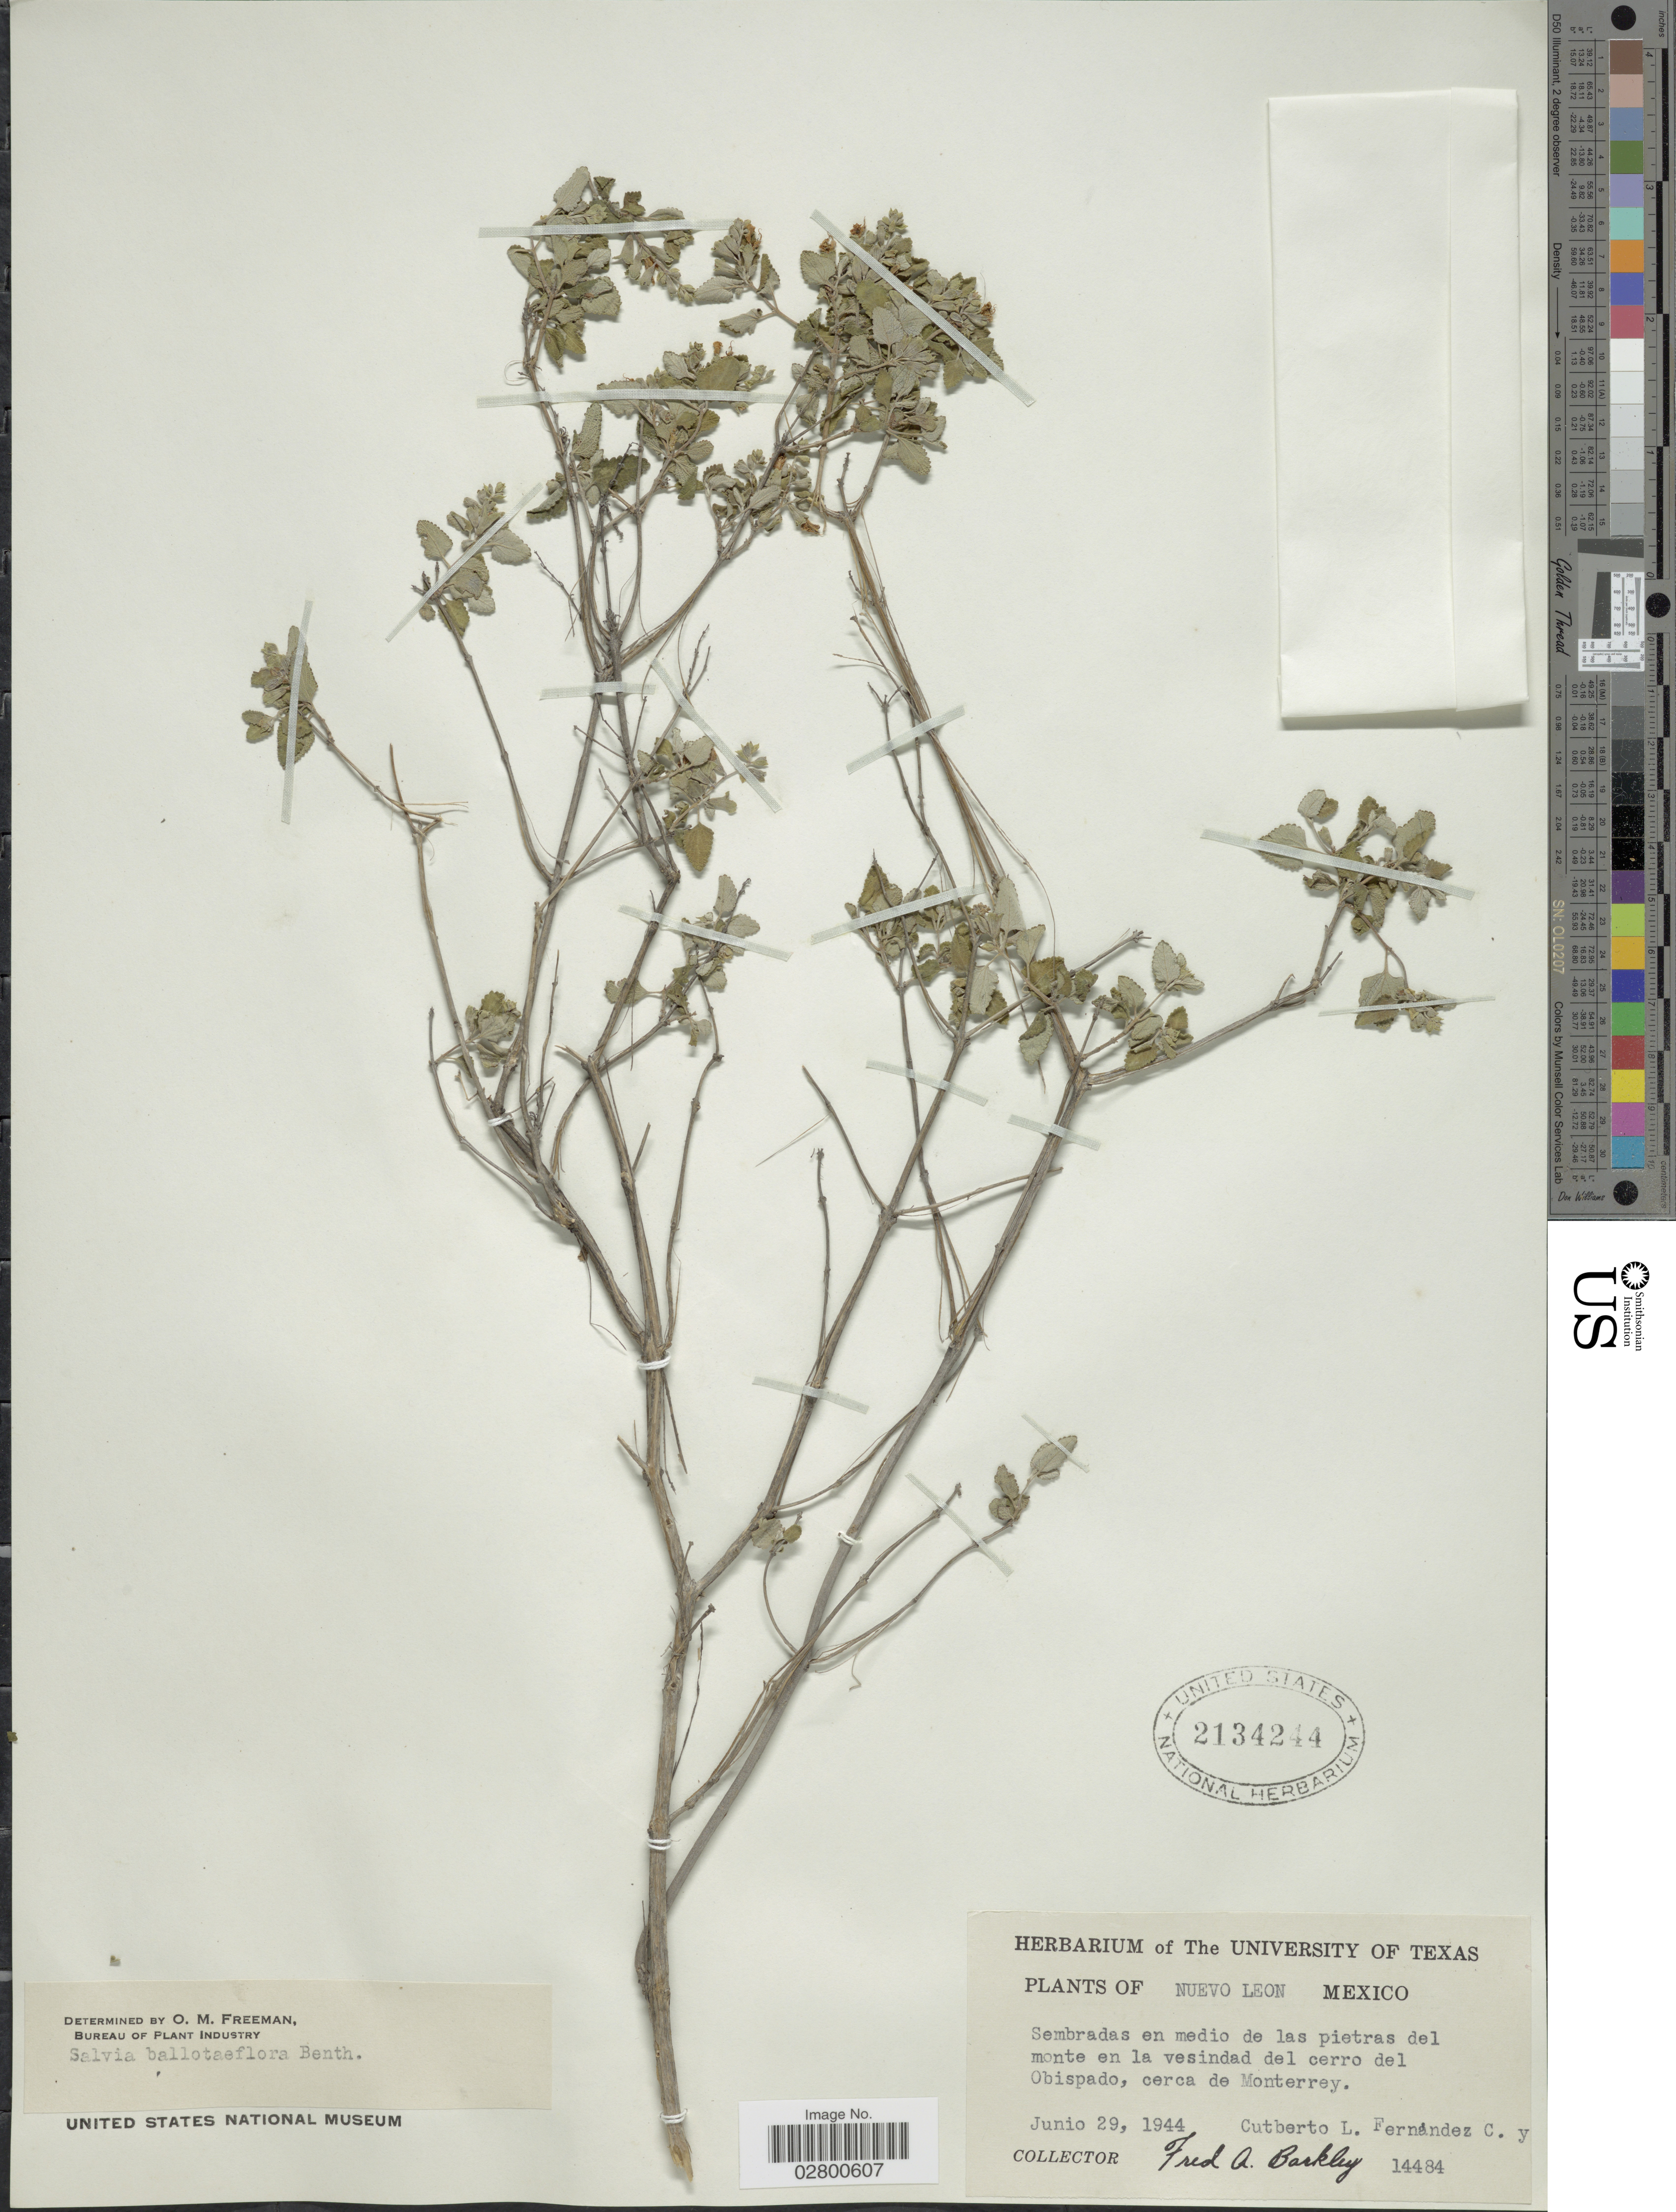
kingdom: Plantae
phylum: Tracheophyta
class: Magnoliopsida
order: Lamiales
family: Lamiaceae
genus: Salvia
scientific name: Salvia ballotiflora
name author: Benth.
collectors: C. L. Fernández C. & F. A. Barkley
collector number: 14484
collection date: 1944-06-29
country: Mexico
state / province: Nuevo León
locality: Sembradas en medio de las pietras del monte en la vesindad del cerro del Obispado, cerca de Monterrey.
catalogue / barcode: US 2134244